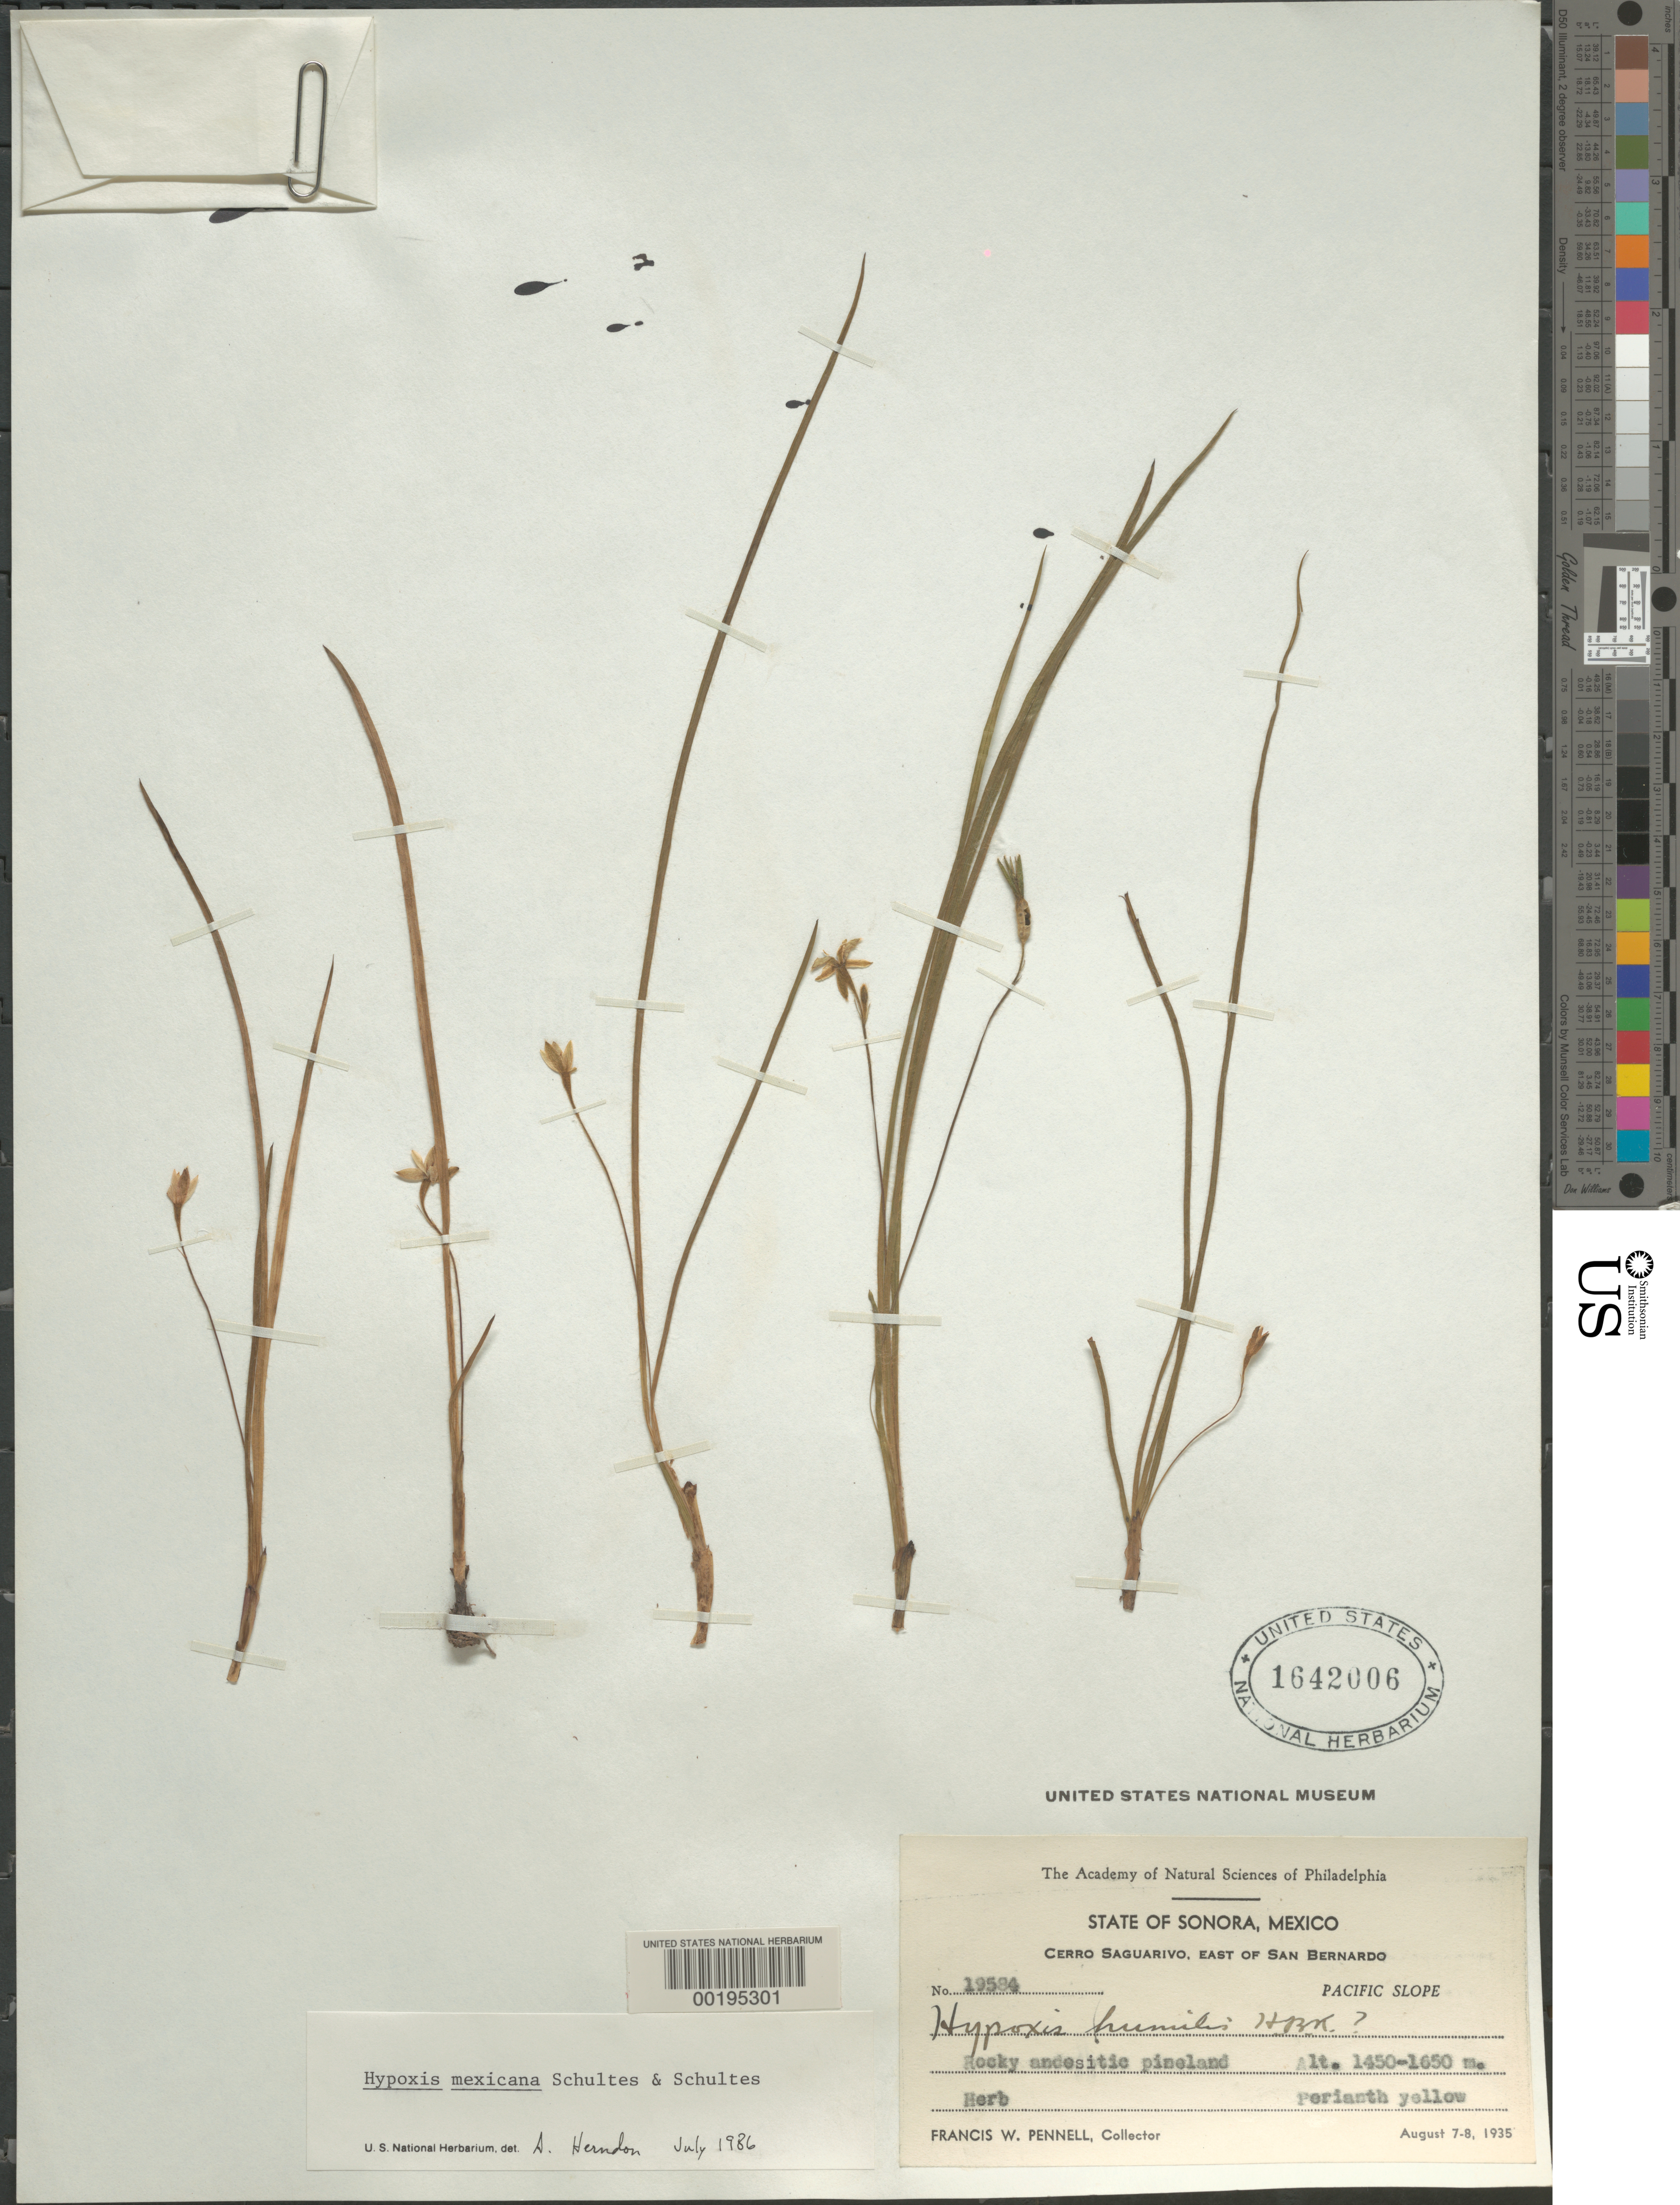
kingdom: Plantae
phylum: Tracheophyta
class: Liliopsida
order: Asparagales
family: Hypoxidaceae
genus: Hypoxis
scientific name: Hypoxis mexicana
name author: Schult. & Schult. f.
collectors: F. W. Pennell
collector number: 19584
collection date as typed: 07 Aug 1935 to 08 Aug 1935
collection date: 1935-08-07/1935-08-08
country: Mexico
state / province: Sonora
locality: Cerro saguarivo, E of san bernardoernavaca, Valley of Mexico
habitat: Rocky andesitic pineland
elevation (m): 1450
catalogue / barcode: US 1642006